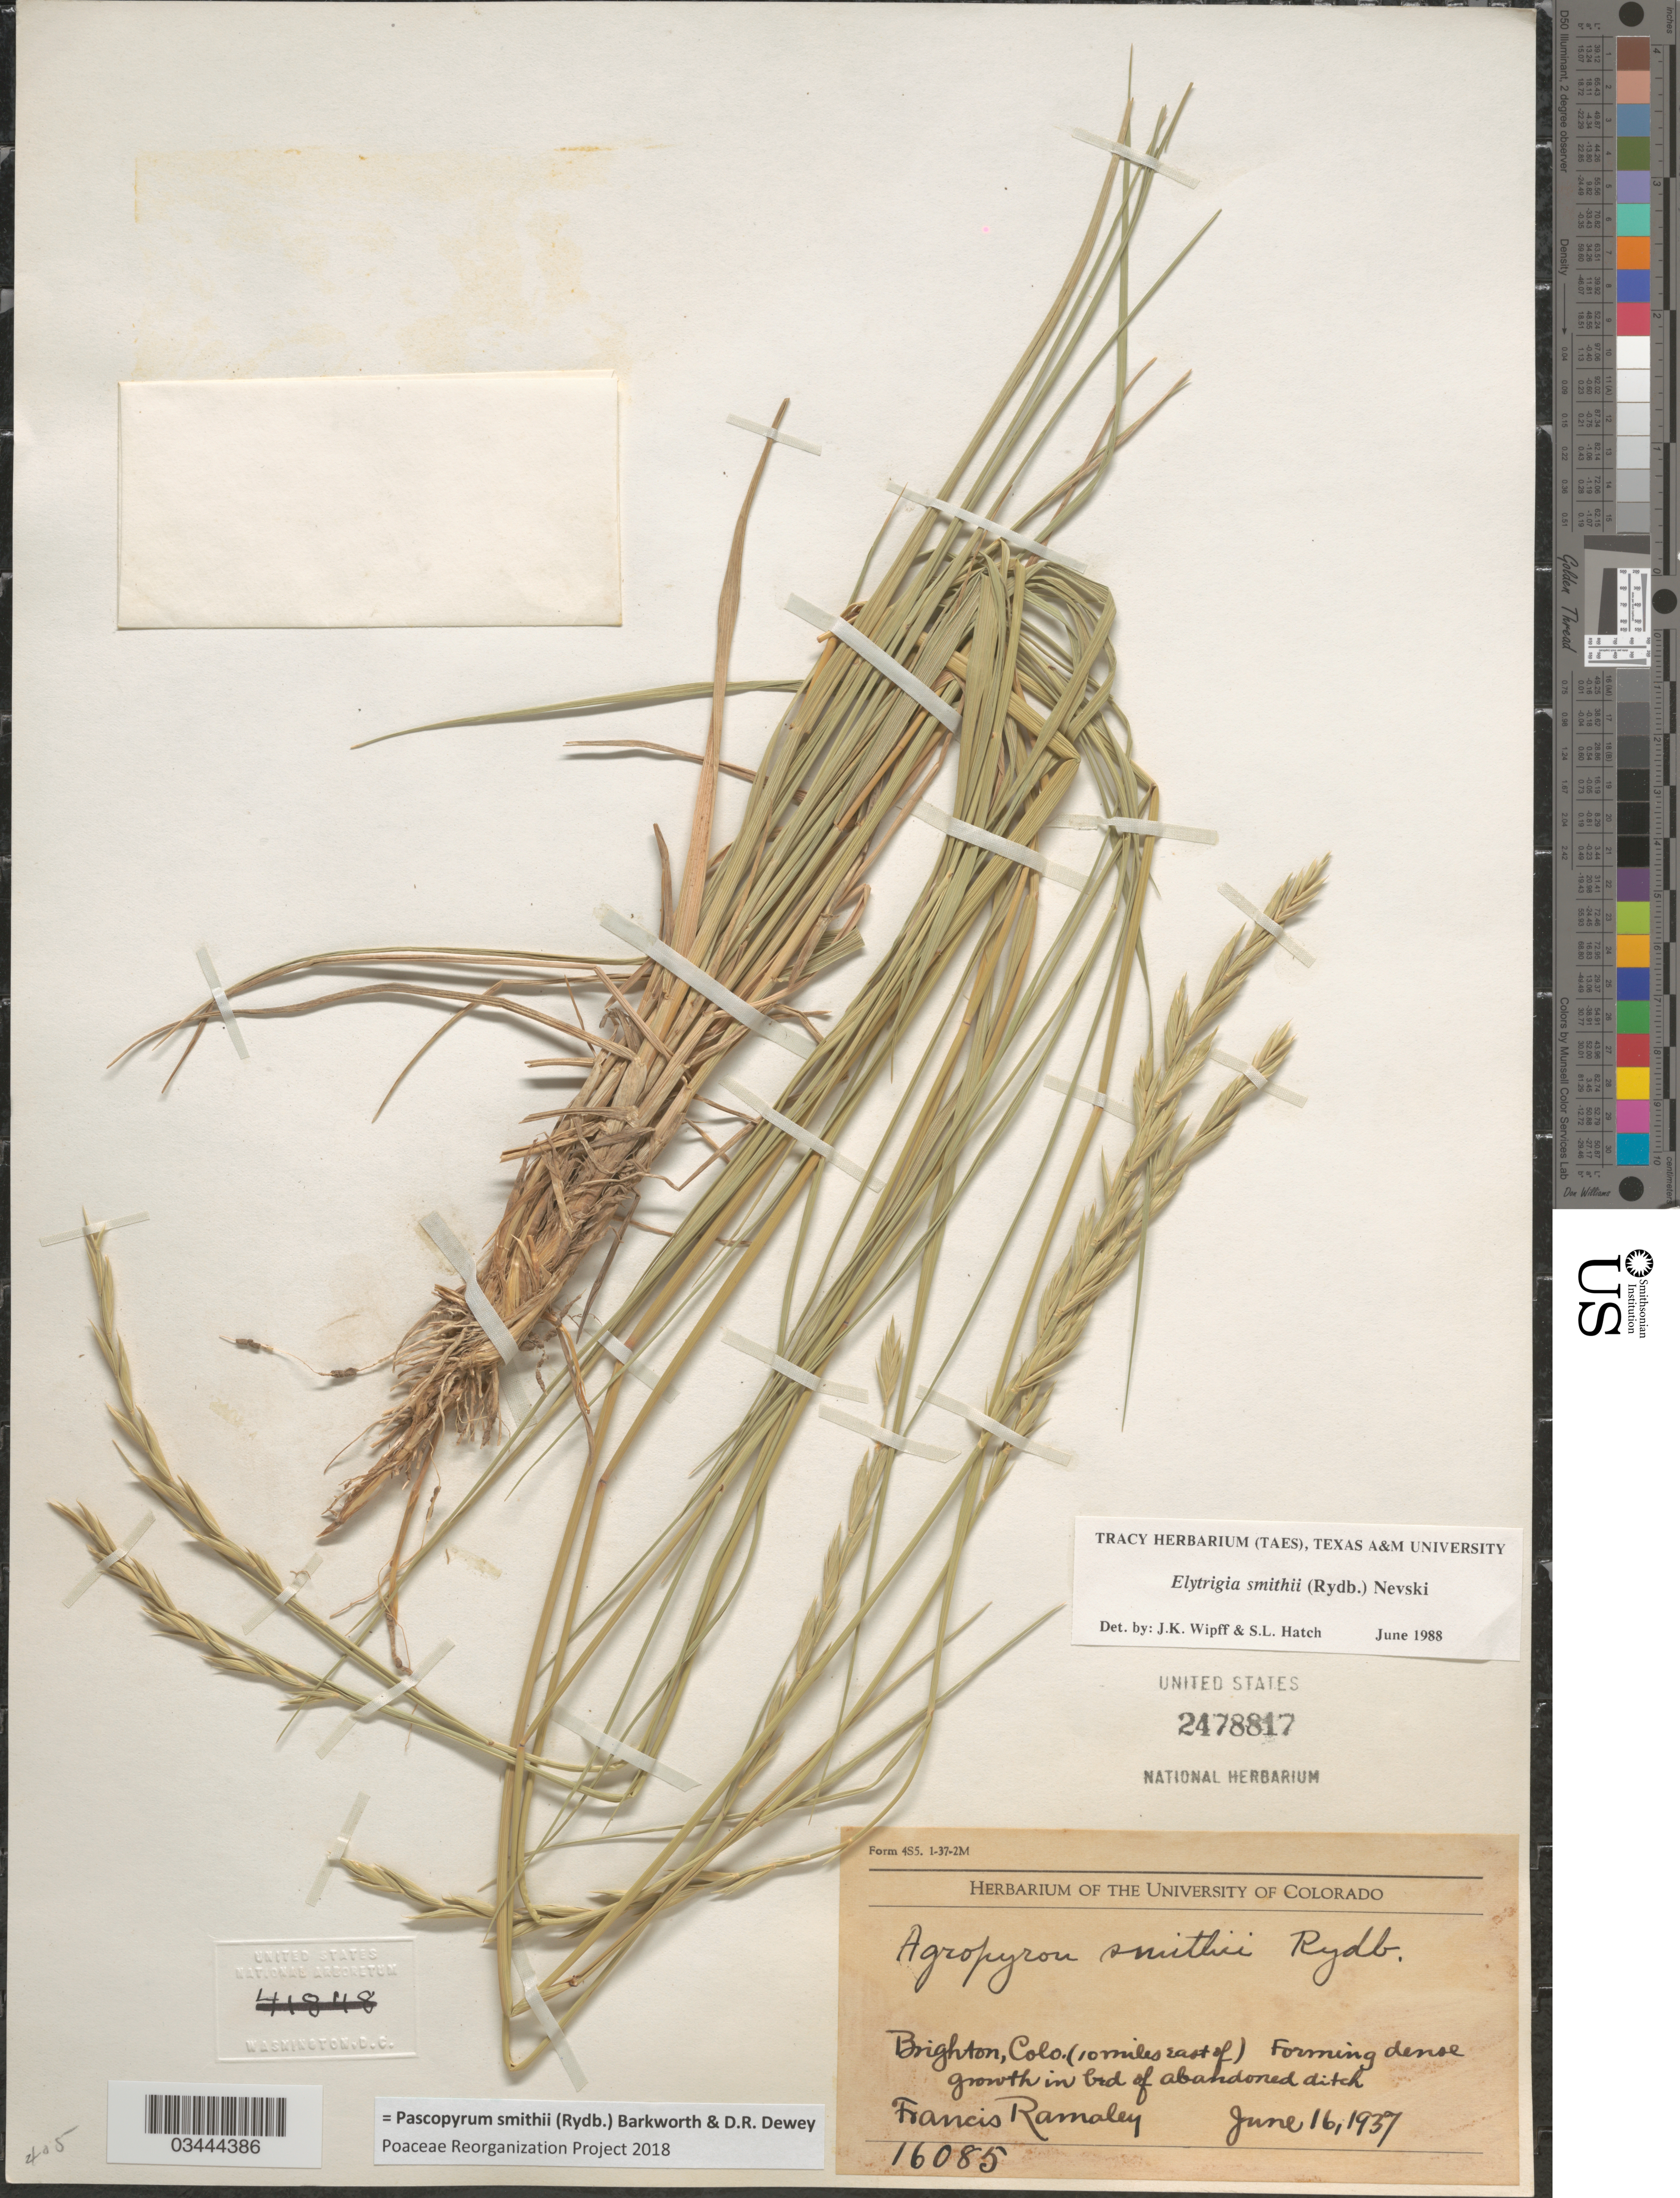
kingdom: Plantae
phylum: Tracheophyta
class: Liliopsida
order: Poales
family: Poaceae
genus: Pascopyrum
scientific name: Pascopyrum smithii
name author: (Rydb.) Barkworth & Dewey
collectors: F. Ramaley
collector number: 16085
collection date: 1937-06-16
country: United States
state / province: Colorado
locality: Brighton, (10 miles east of).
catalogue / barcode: US 2478817